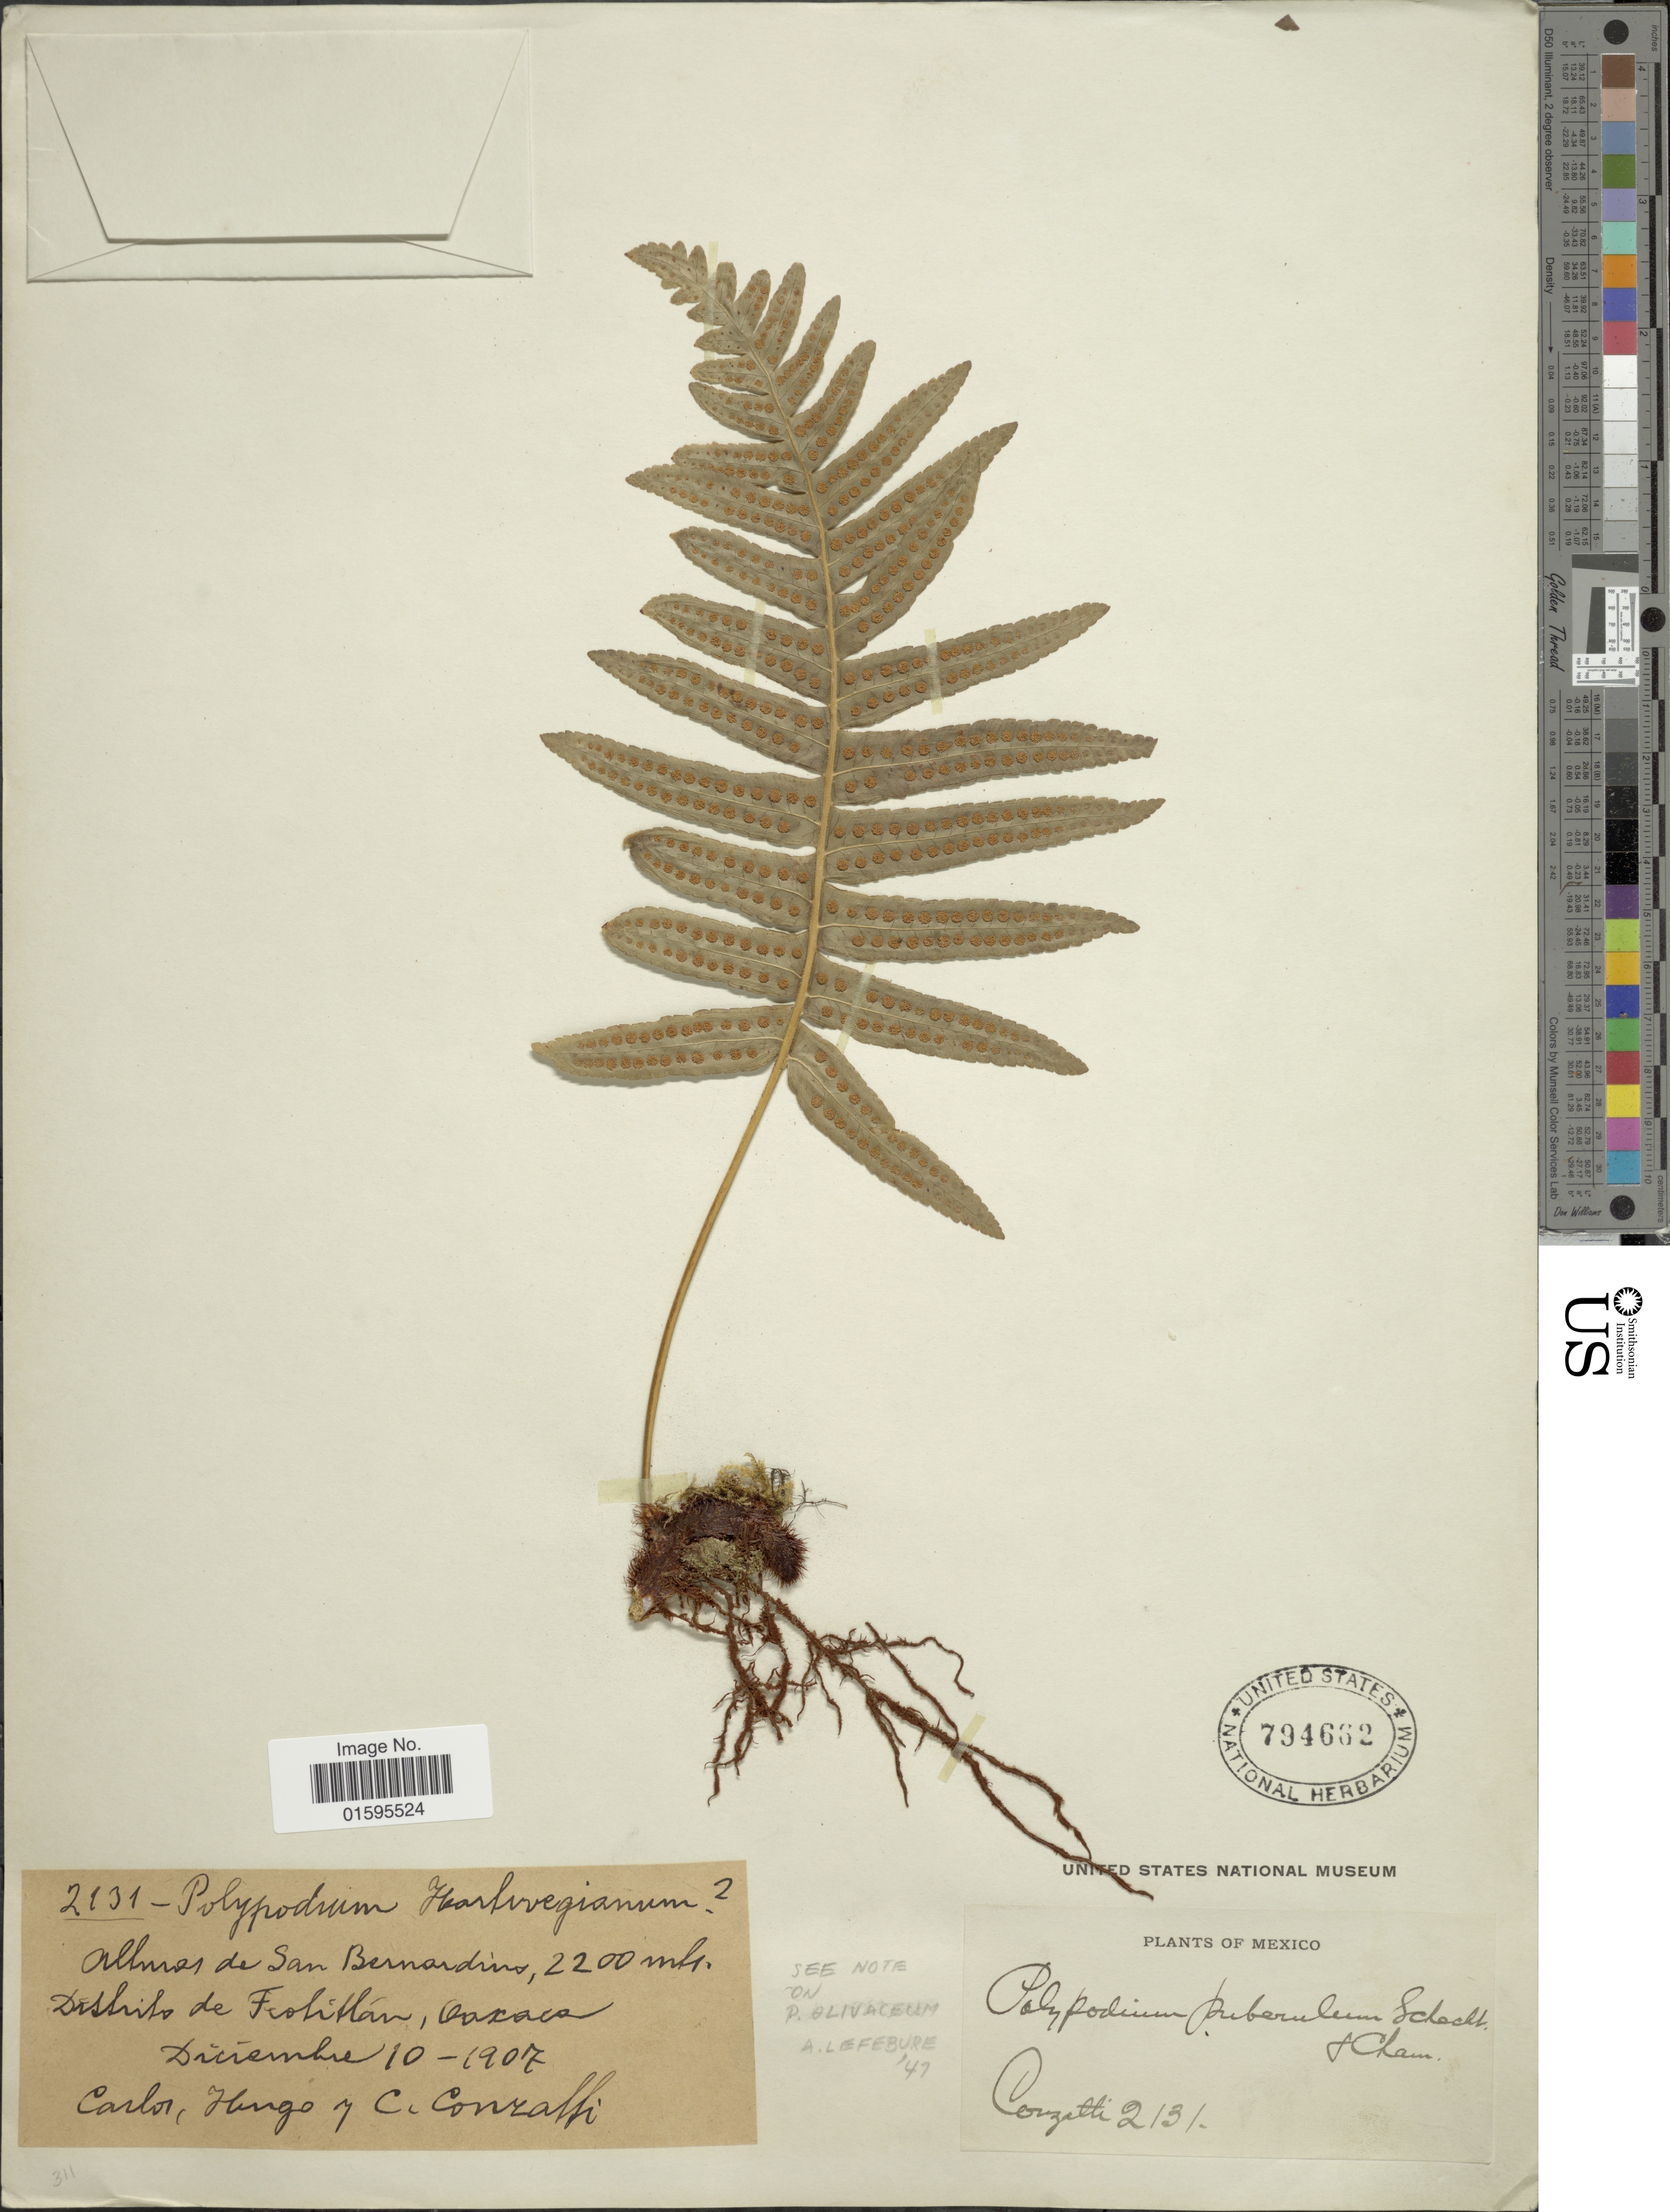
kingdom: Plantae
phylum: Tracheophyta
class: Polypodiopsida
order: Polypodiales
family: Polypodiaceae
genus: Polypodium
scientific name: Polypodium puberulum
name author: Schltdl. & Cham.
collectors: -- Carlos, Hugo & C. Conzatti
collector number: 2131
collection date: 1907-12-10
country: Mexico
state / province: Oaxaca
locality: Allmos de San Bernardino, Distrito de Teotitlan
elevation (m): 2200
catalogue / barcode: US 794662